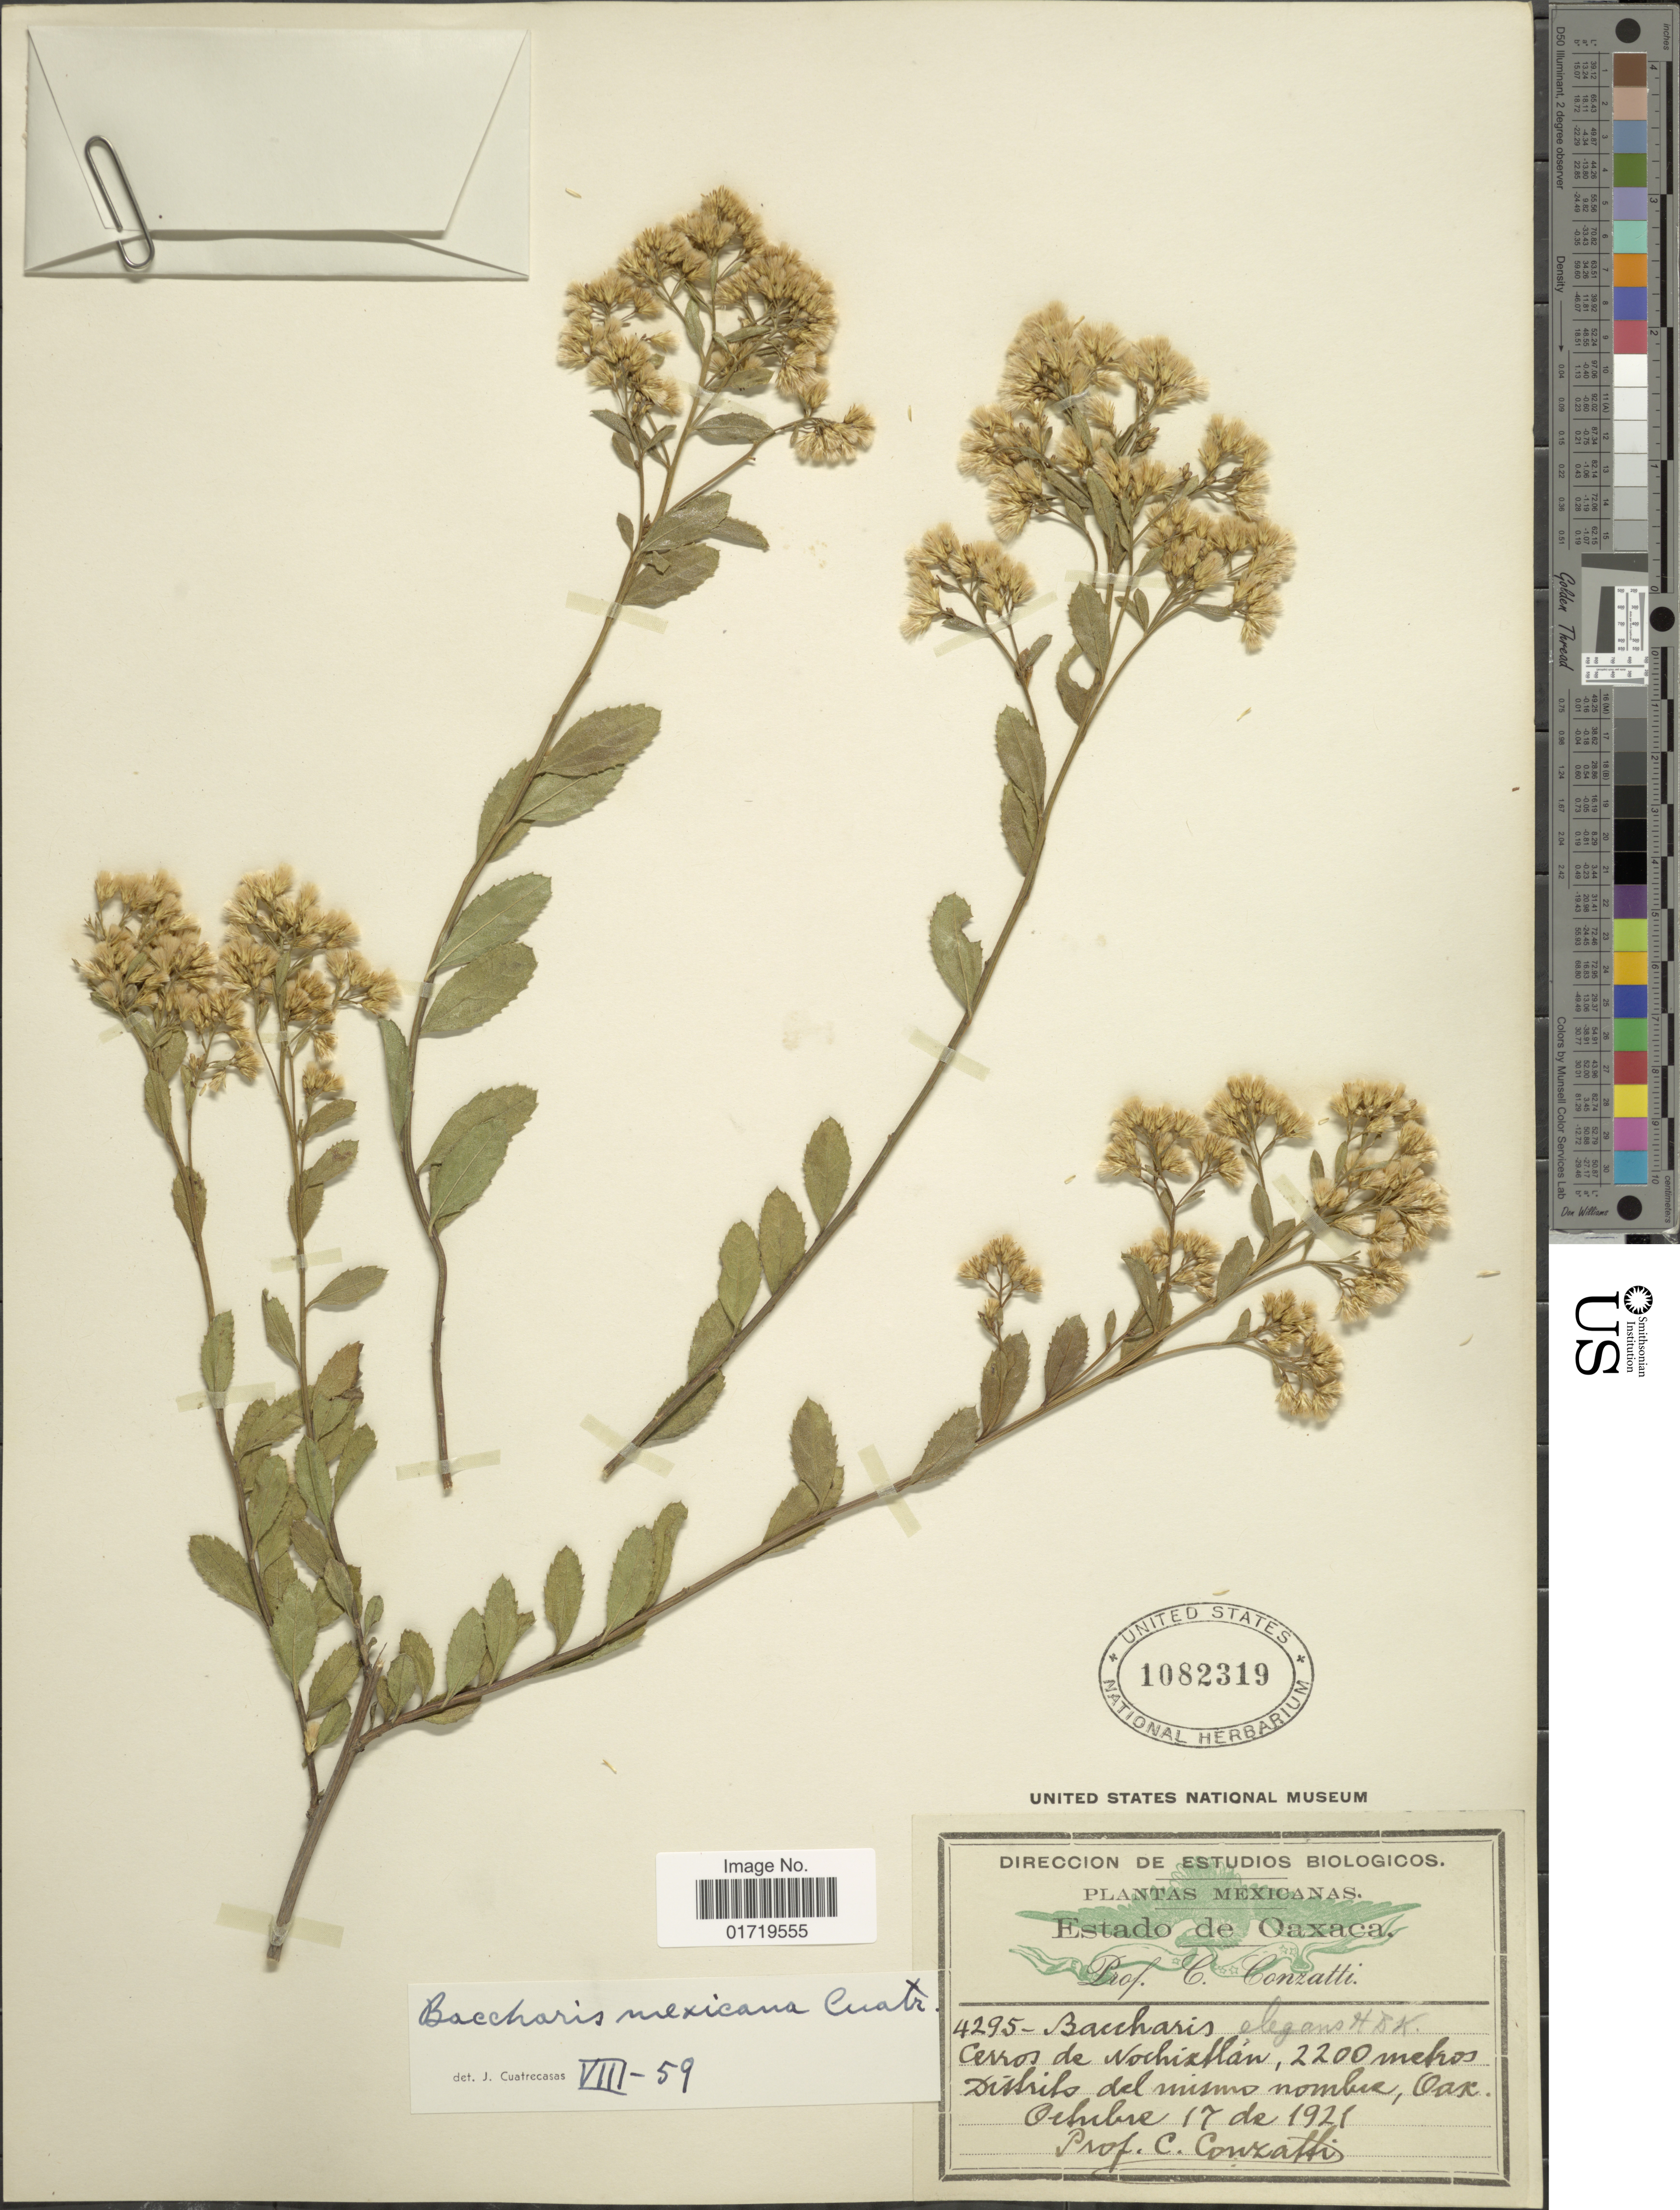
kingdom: Plantae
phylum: Tracheophyta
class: Magnoliopsida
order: Asterales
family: Asteraceae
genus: Baccharis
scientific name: Baccharis mexicana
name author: Cuatrec.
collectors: C. Conzatti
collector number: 4295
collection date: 1921-10-17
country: Mexico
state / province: Oaxaca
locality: Cerros de Nochizllan, Distrito del mismo nombiz, Oax.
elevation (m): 2200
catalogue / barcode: US 1082319